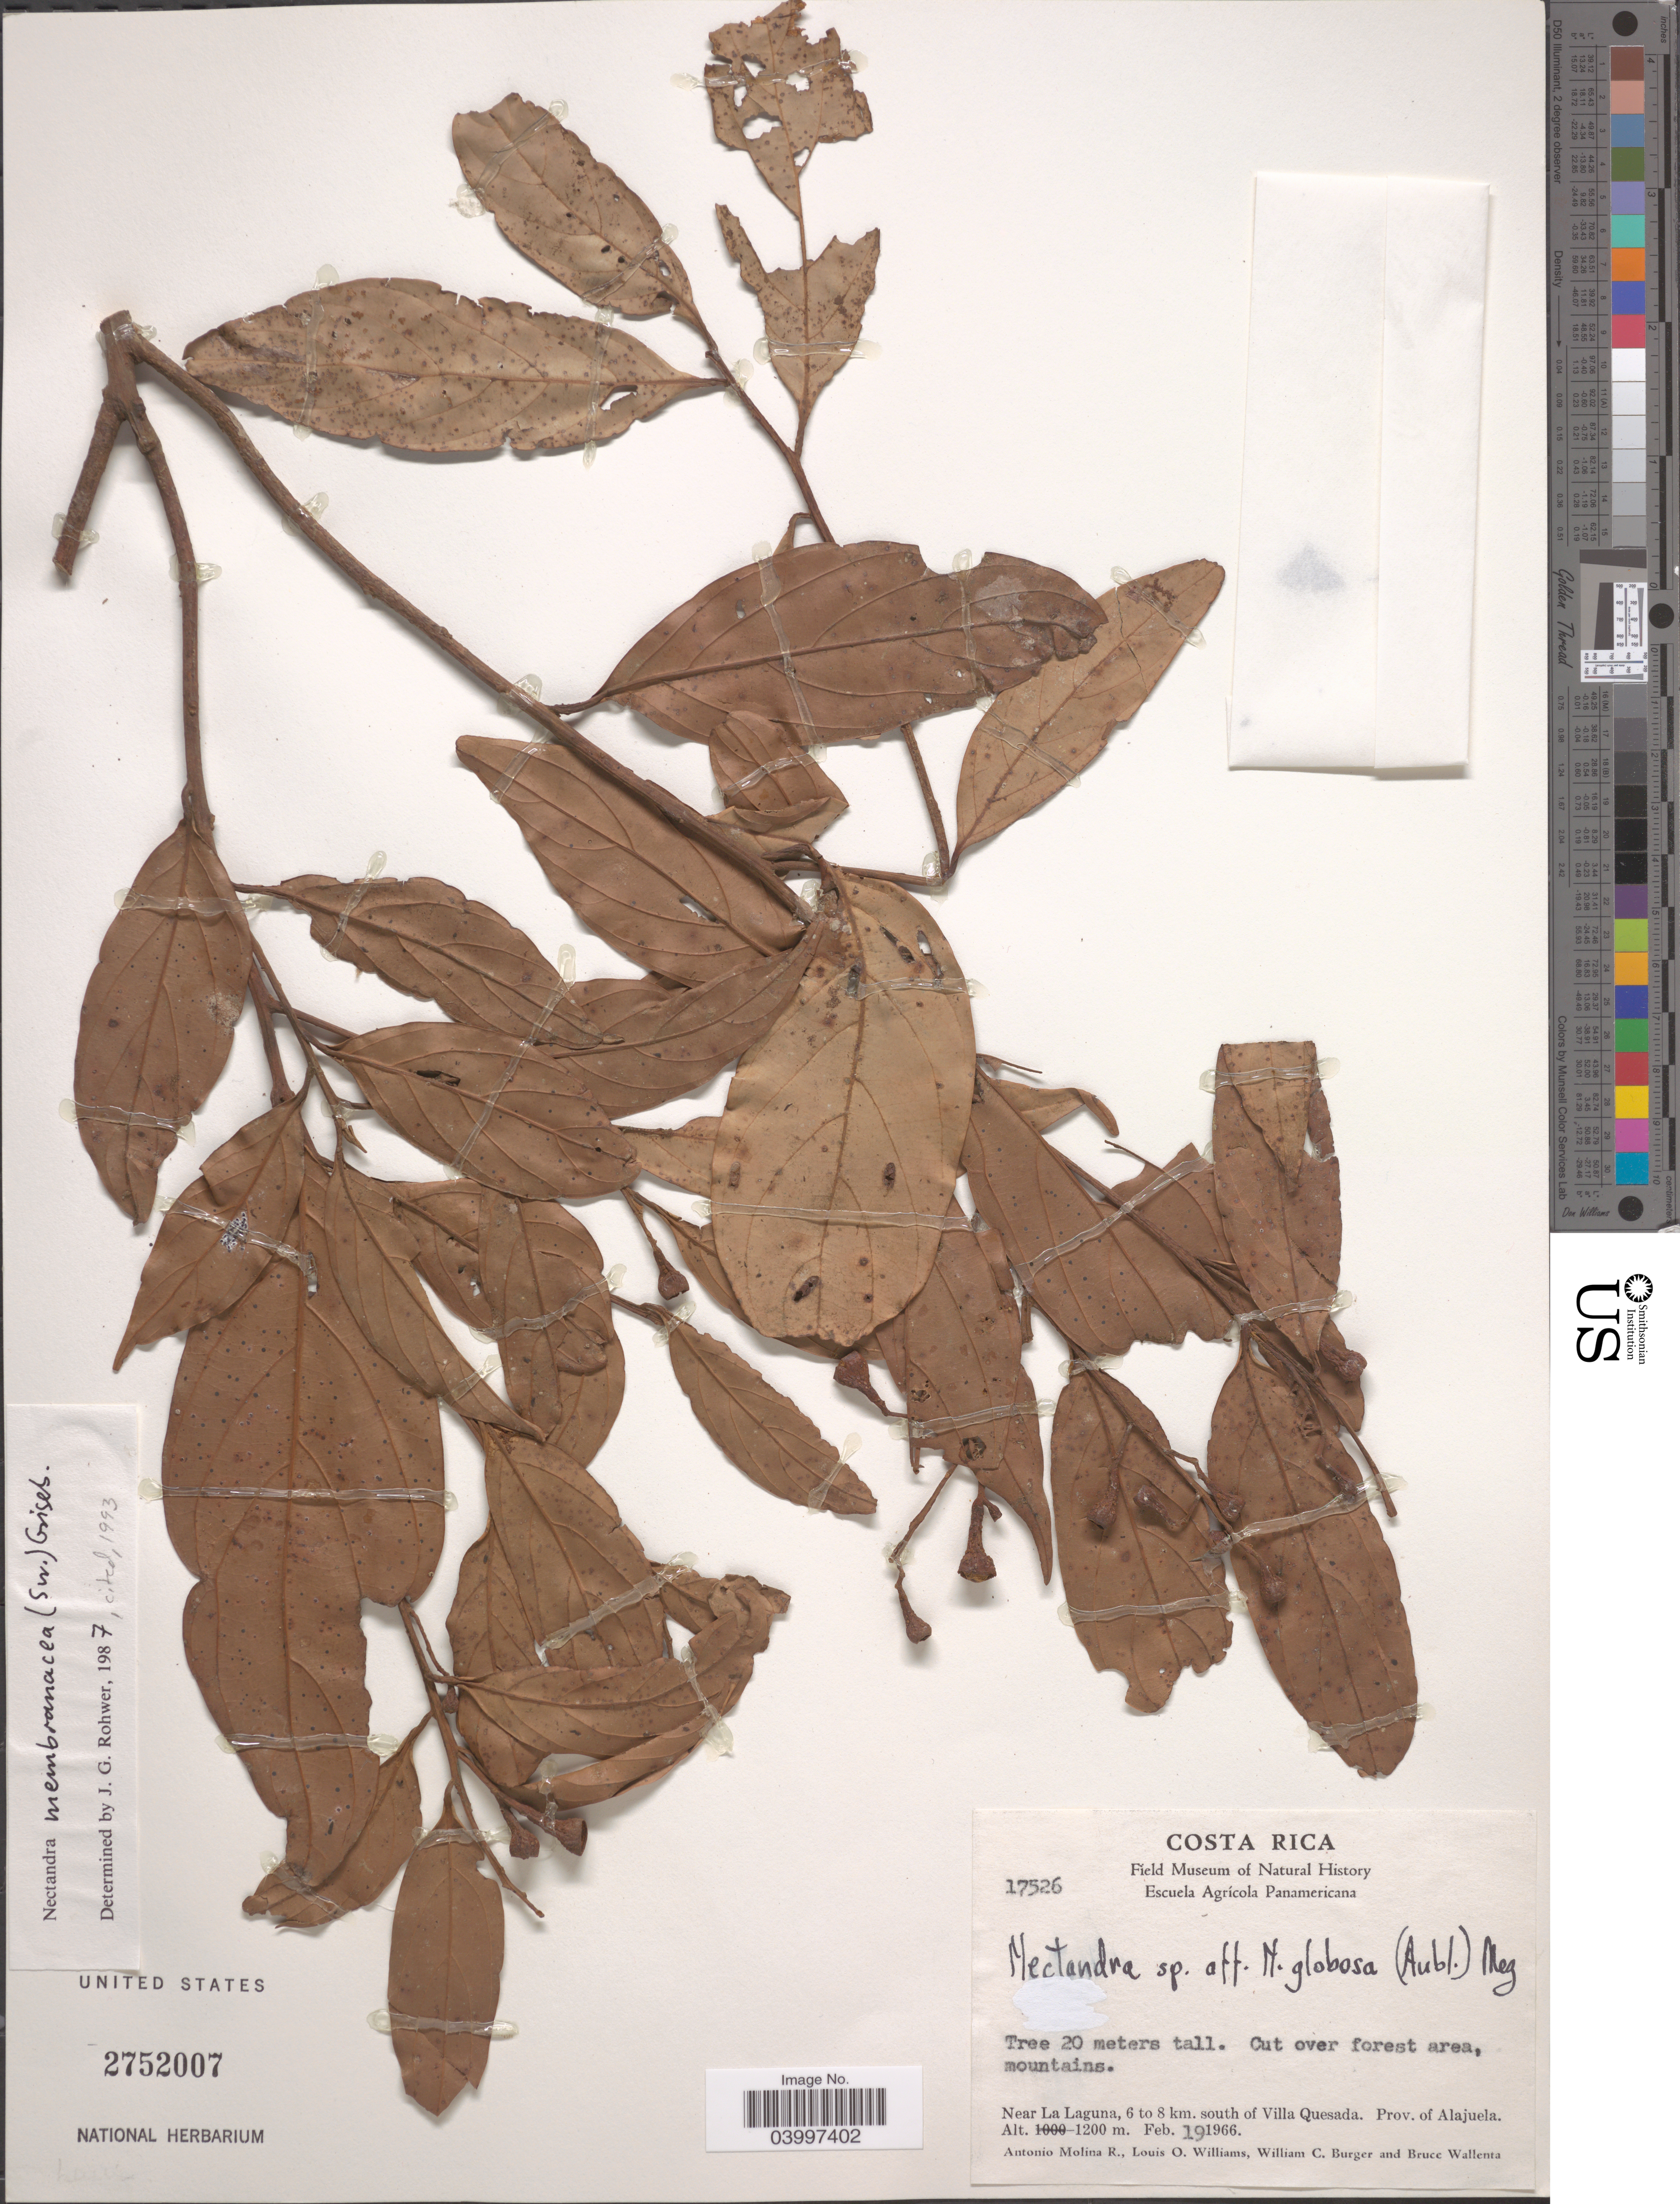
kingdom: Plantae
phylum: Tracheophyta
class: Magnoliopsida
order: Laurales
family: Lauraceae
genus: Nectandra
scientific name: Nectandra membranacea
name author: (Sw.) Griseb.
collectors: A. Molina R., L. O. Williams, W. Burger & B. Wallenta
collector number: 17526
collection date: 1966-02-19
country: Costa Rica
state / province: Alajuela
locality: Near La Laguna, 6 to 8 km. south of Villa Quesada.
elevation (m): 1200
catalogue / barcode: US 2752007